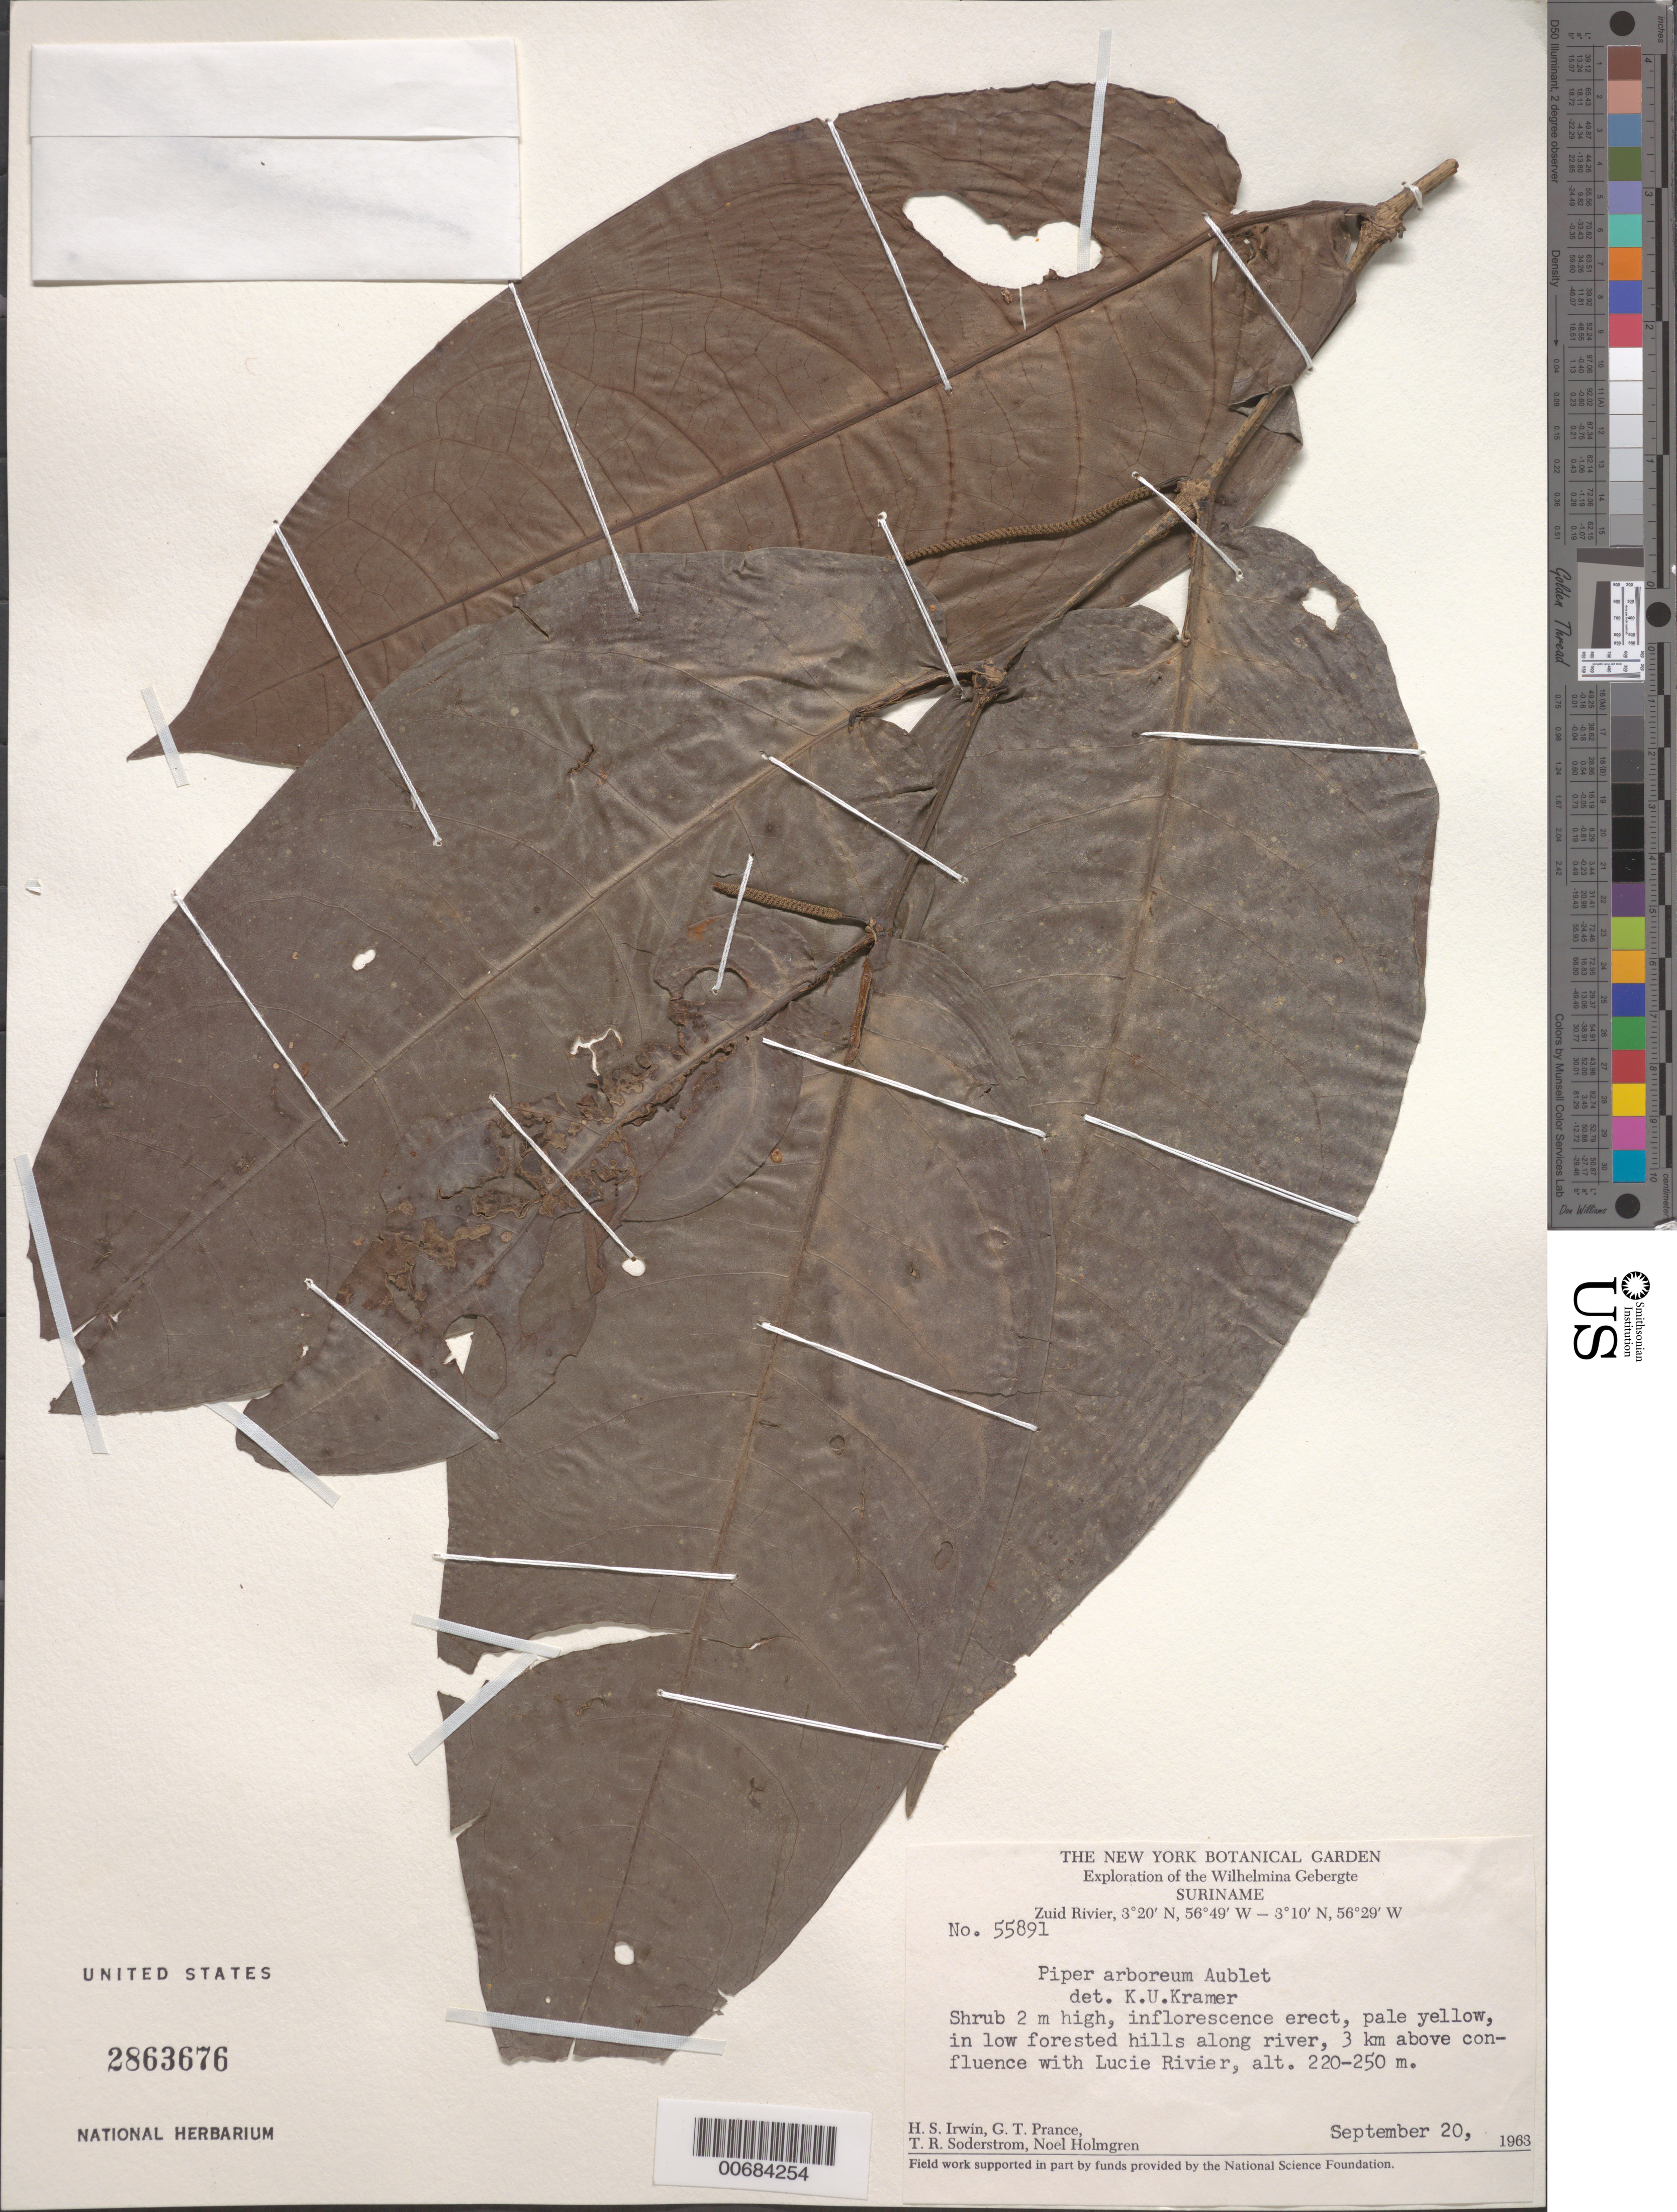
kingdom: Plantae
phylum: Tracheophyta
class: Magnoliopsida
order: Piperales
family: Piperaceae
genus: Piper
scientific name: Piper arboreum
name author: Aubl.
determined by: Kramer, K. U.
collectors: H. Irwin, G. T. Prance, T. R. Soderstrom & N. H. Holmgren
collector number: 55891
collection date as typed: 20-Sep-63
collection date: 1963-09-20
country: Suriname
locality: Zuid River, 2 km above confluence with Lucie R., Wilhelmina Gebergte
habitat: Low forested hills along river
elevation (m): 220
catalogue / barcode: US 2863676